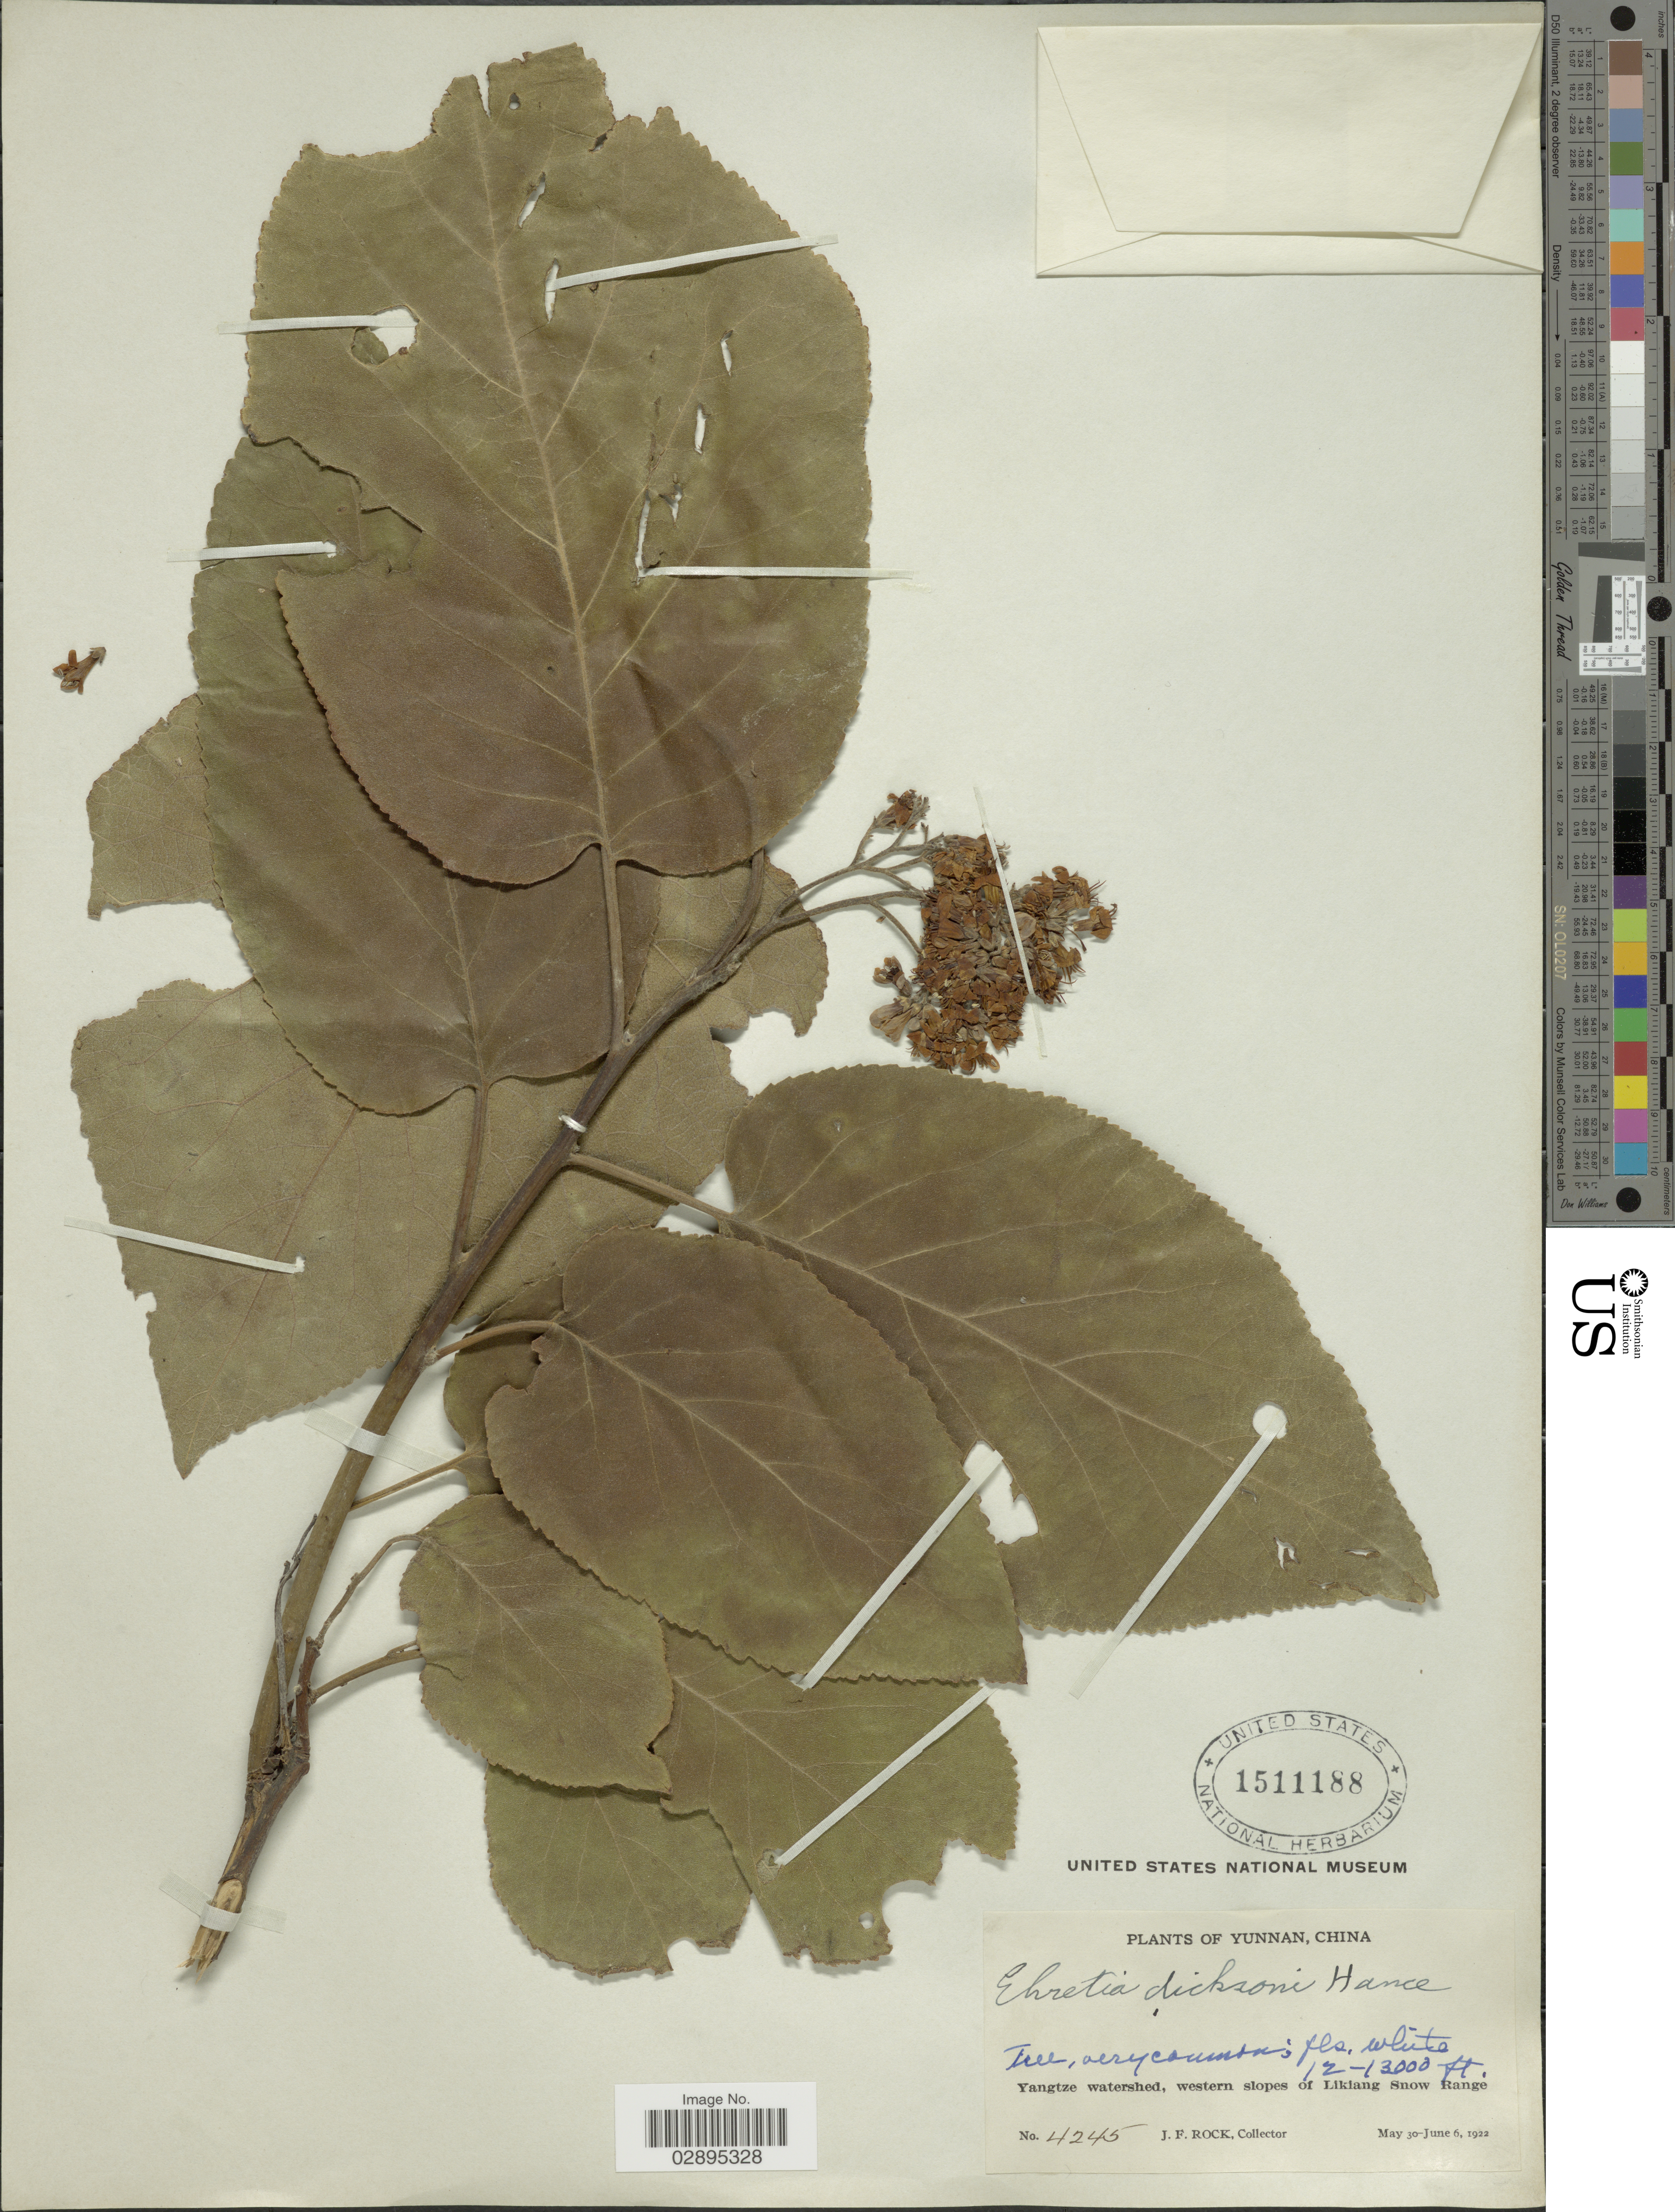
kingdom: Plantae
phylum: Tracheophyta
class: Magnoliopsida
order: Boraginales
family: Ehretiaceae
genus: Ehretia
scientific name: Ehretia dicksonii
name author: Hance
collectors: J. Rock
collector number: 4245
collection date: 1922-05-30/1922-06-06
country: China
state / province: Yunnan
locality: Yangtze watershed, western slopes of Likiang Snow Range.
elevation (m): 3658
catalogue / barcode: US 1511188